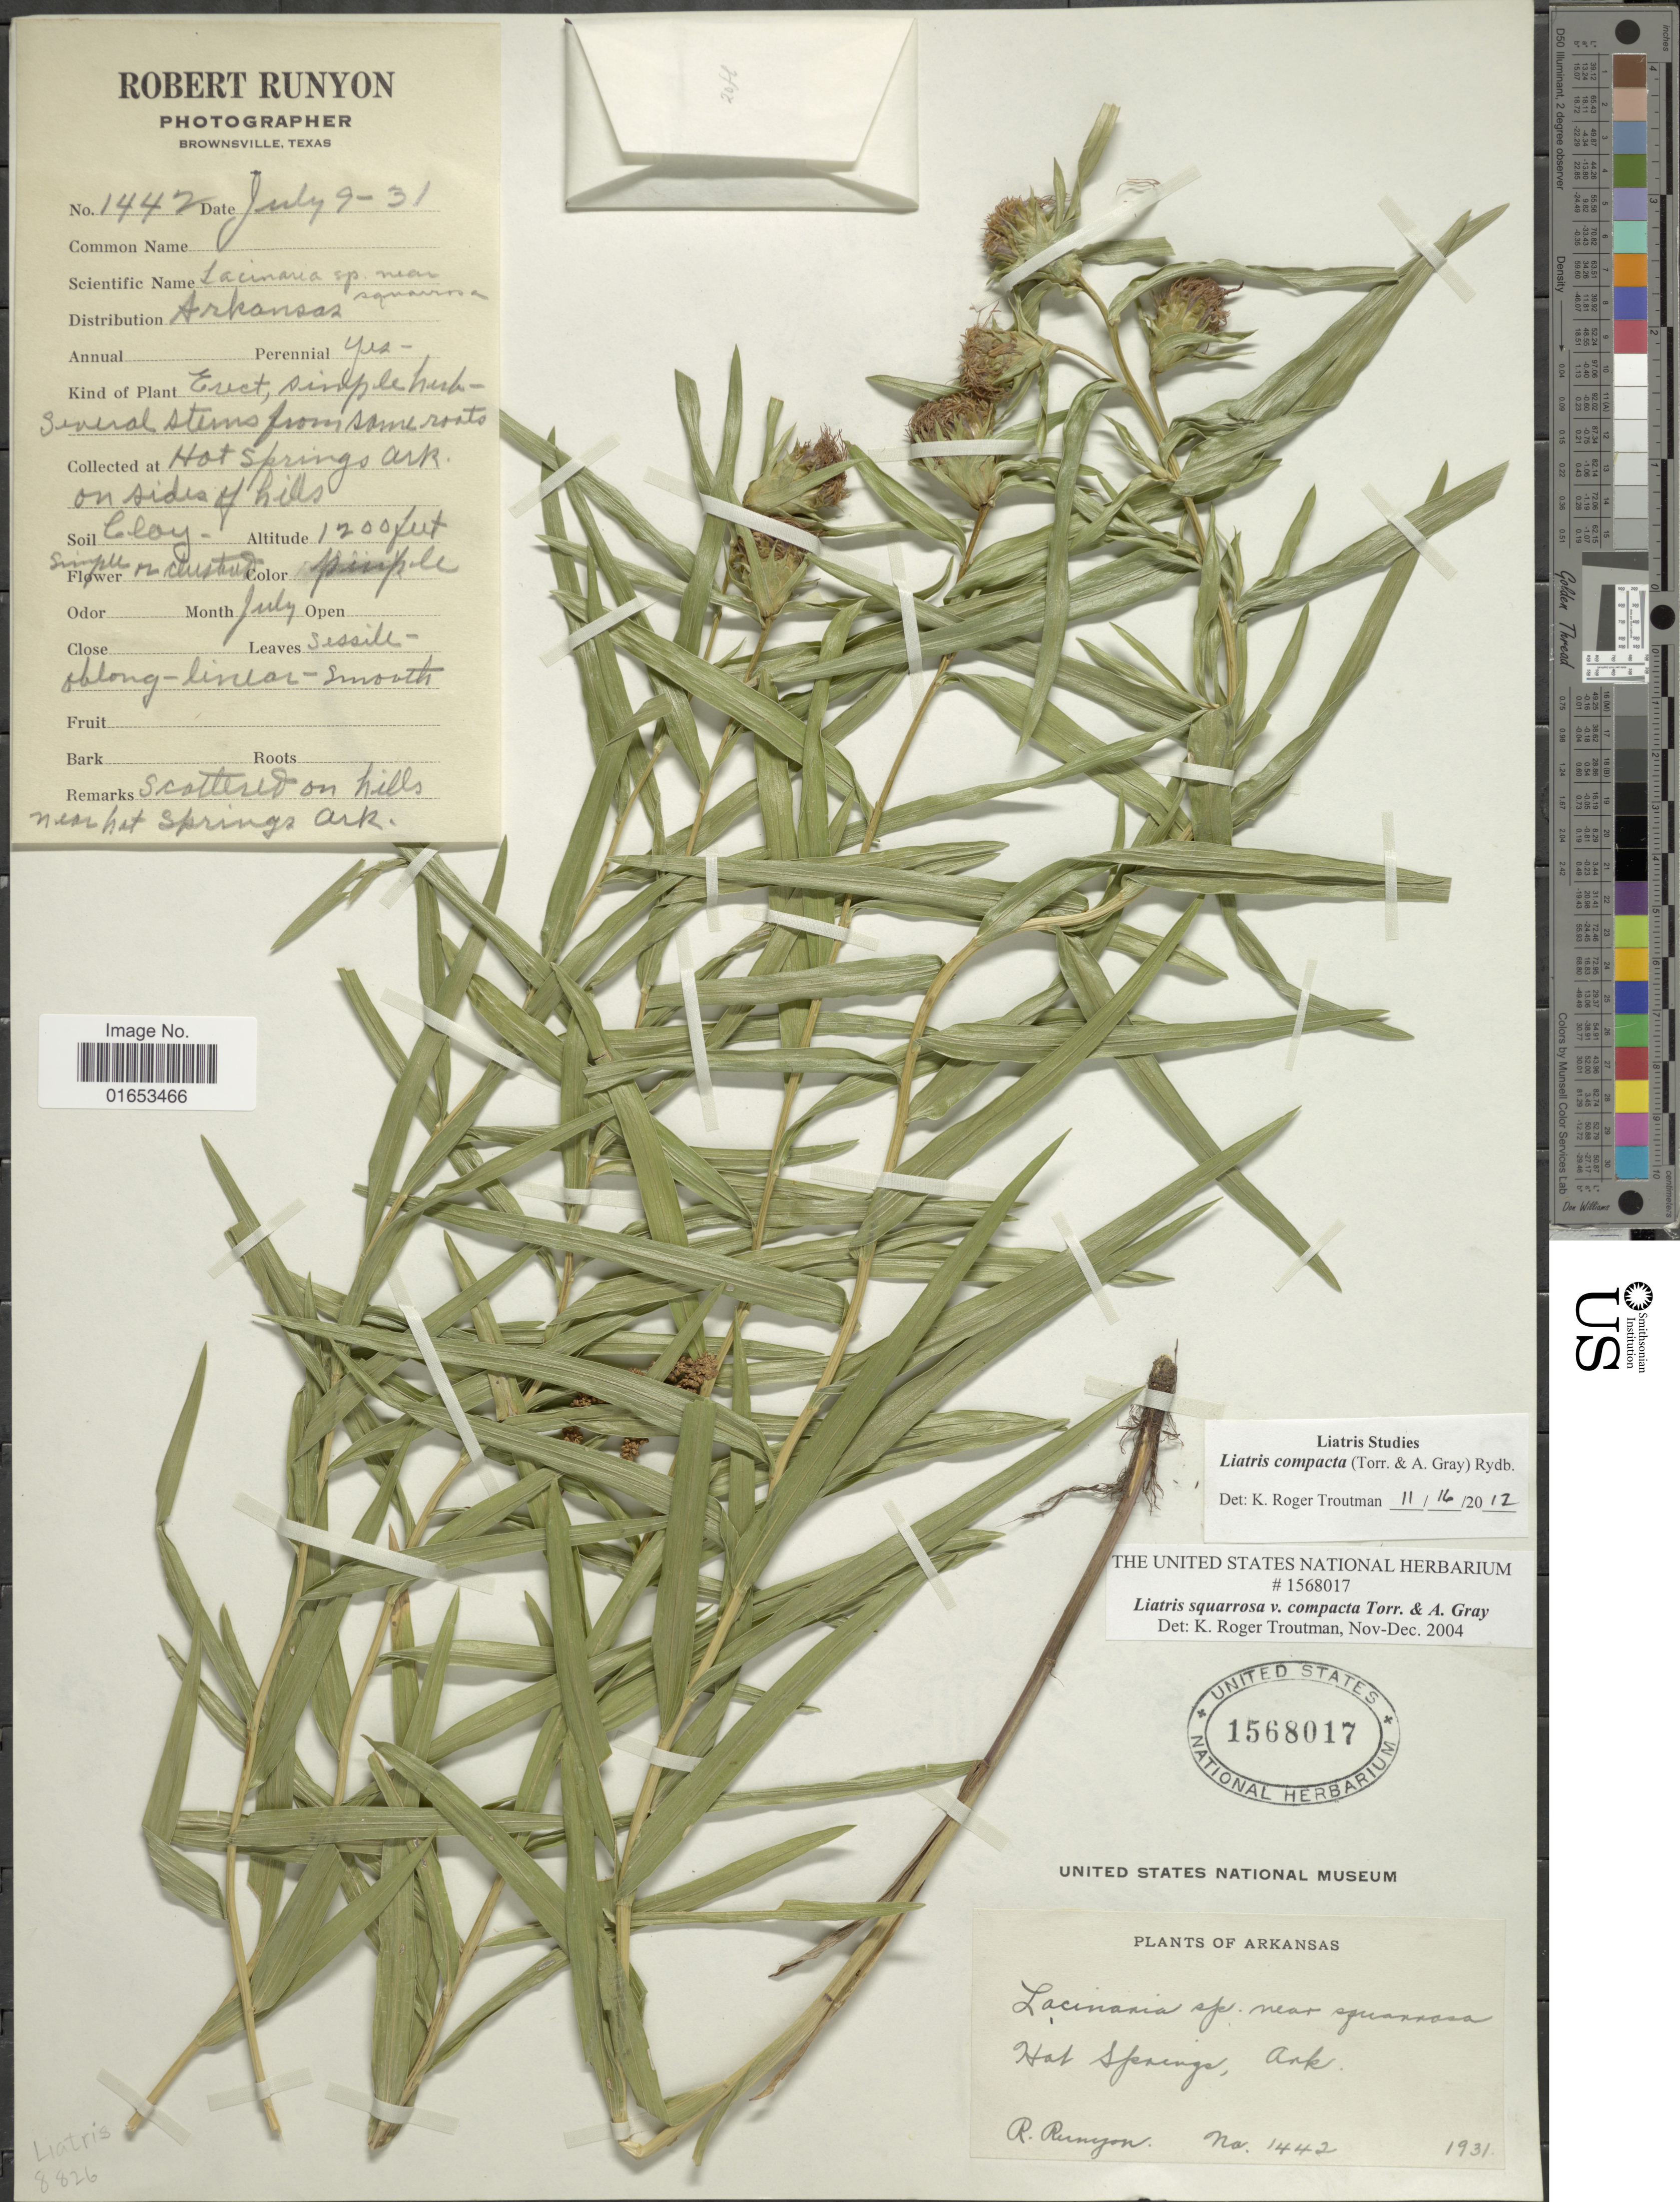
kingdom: Plantae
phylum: Tracheophyta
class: Magnoliopsida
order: Asterales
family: Asteraceae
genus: Liatris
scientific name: Liatris compacta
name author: (Torr. & A. Gray) Rydb.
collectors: R. Runyon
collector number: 1442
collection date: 1931-07-09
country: United States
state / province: Arkansas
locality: Hot Springs, on sides of hill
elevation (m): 366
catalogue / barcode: US 1568017